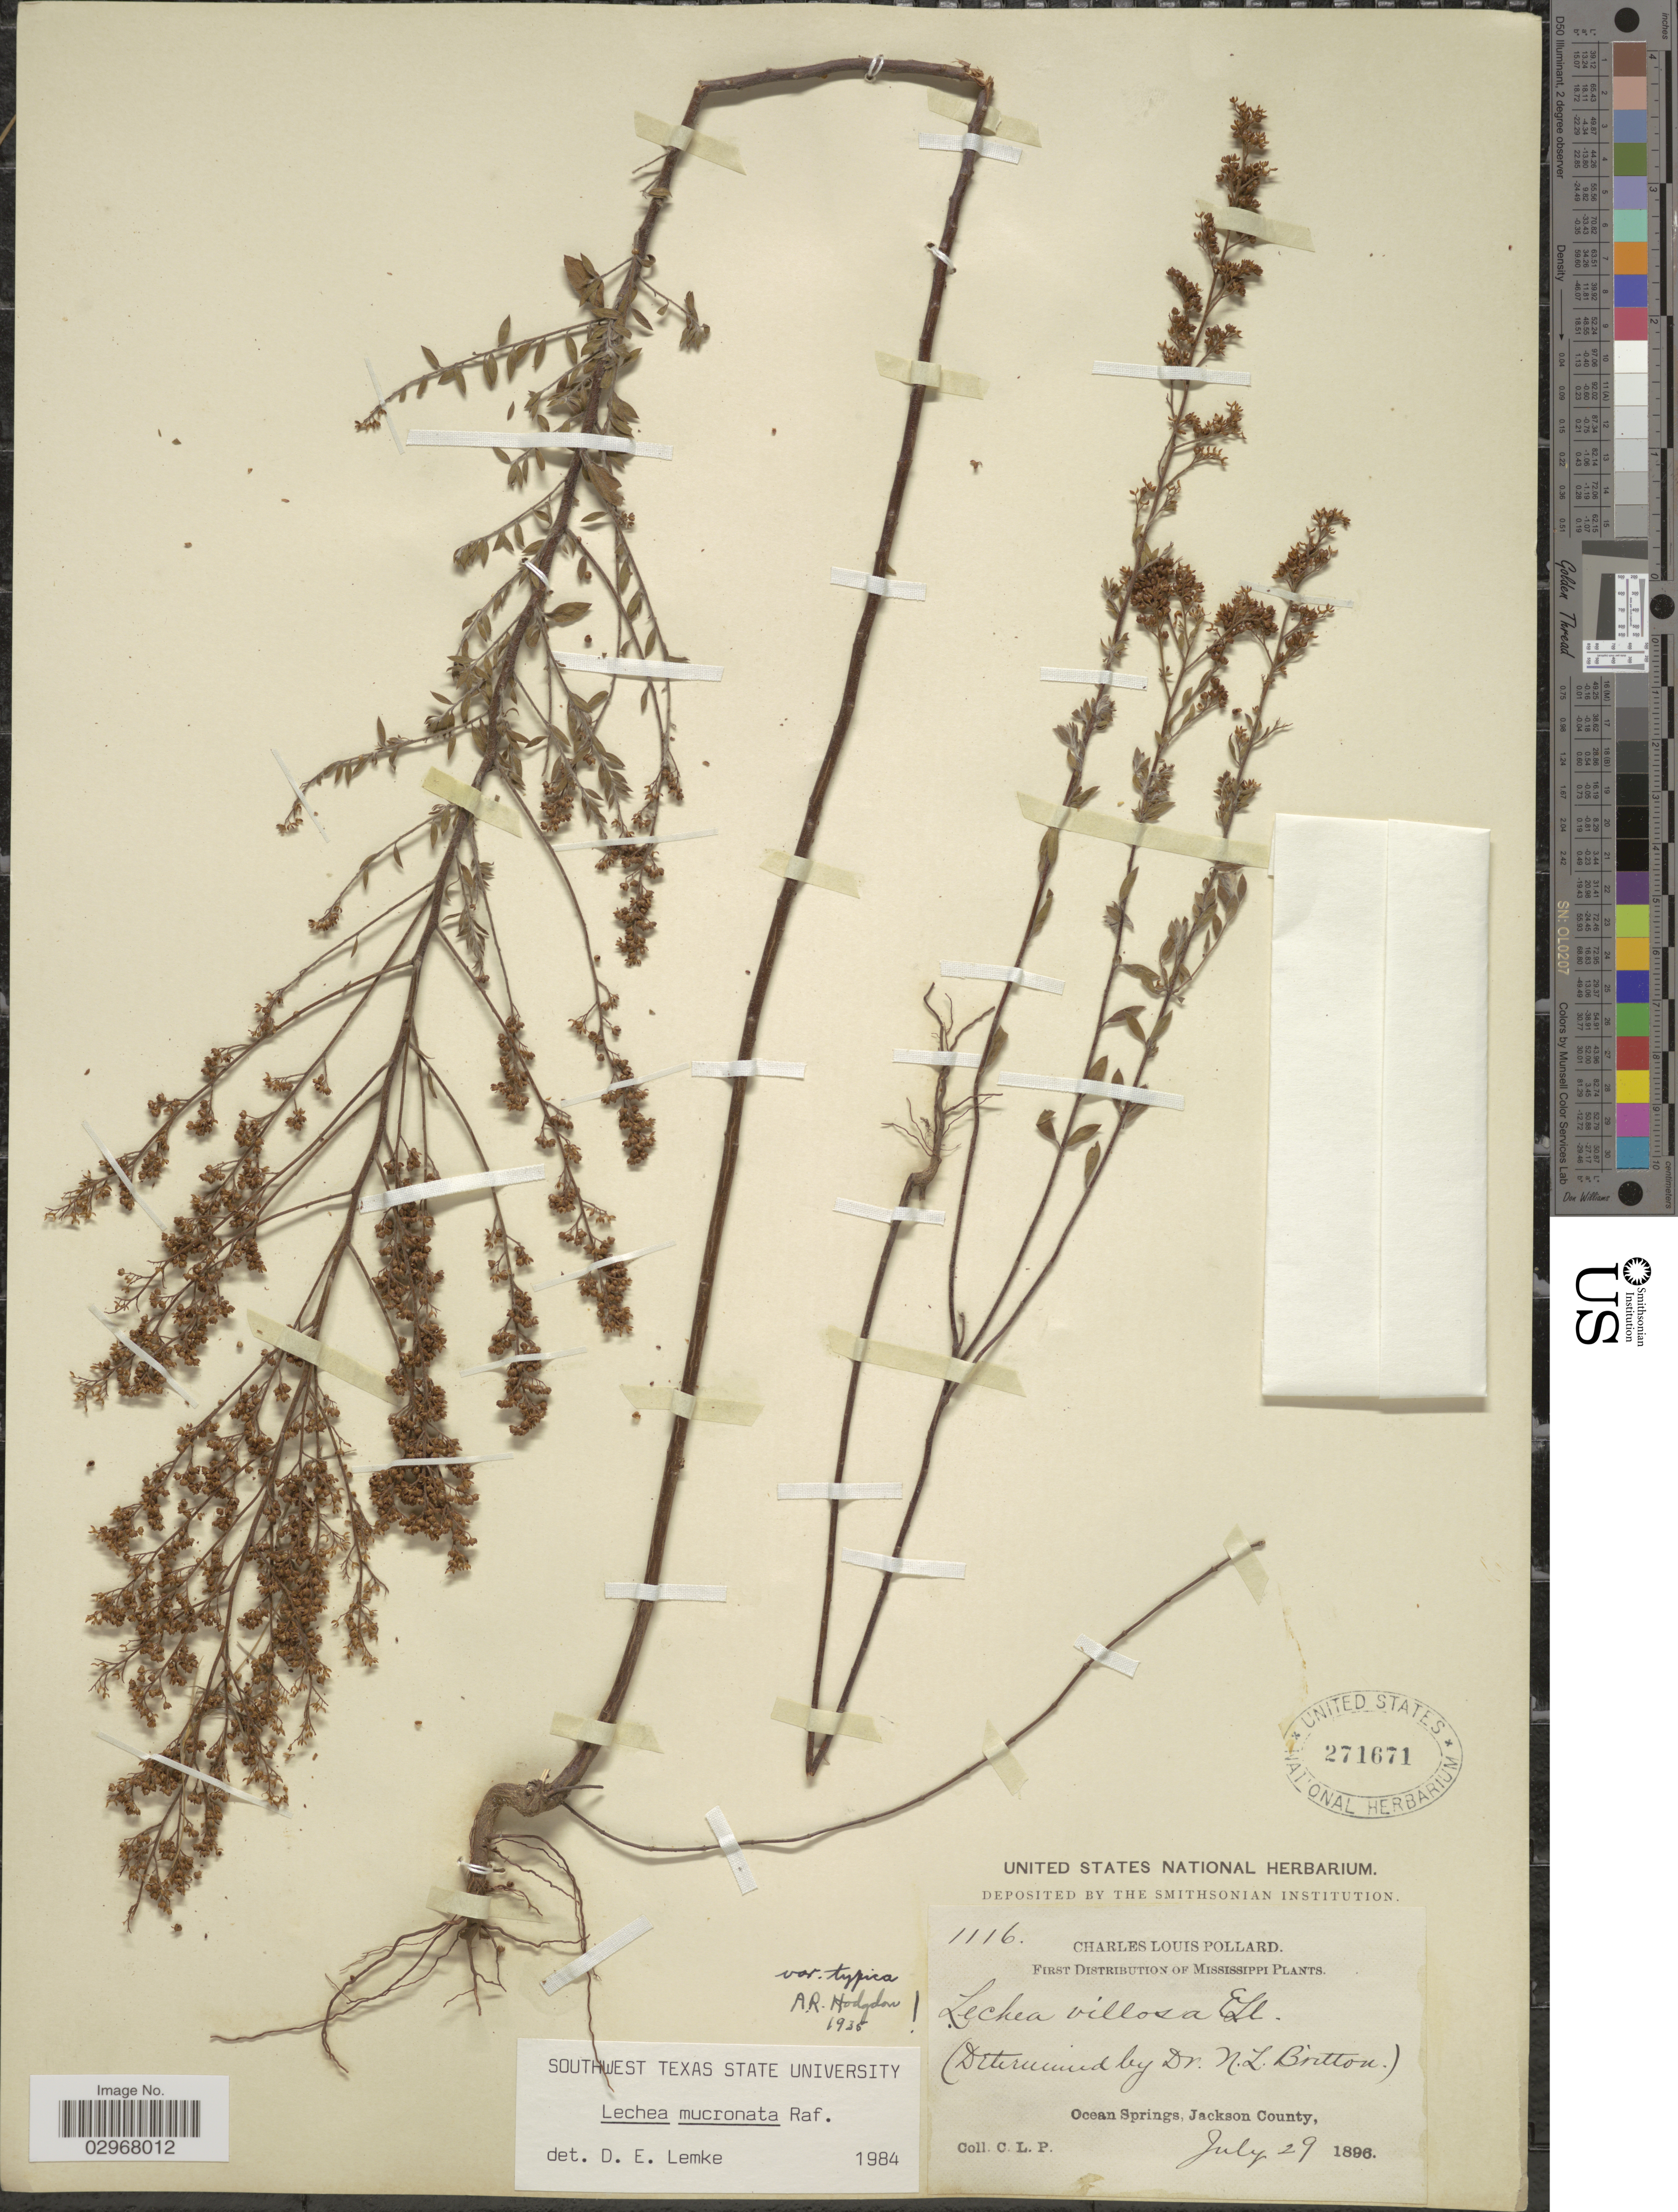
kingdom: Plantae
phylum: Tracheophyta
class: Magnoliopsida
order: Malvales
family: Cistaceae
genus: Lechea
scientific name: Lechea mucronata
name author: Raf.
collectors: C. L. Pollard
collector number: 1116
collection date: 1896-07-29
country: United States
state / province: Mississippi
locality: Ocean Springs, Jackson County.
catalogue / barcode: US 271671